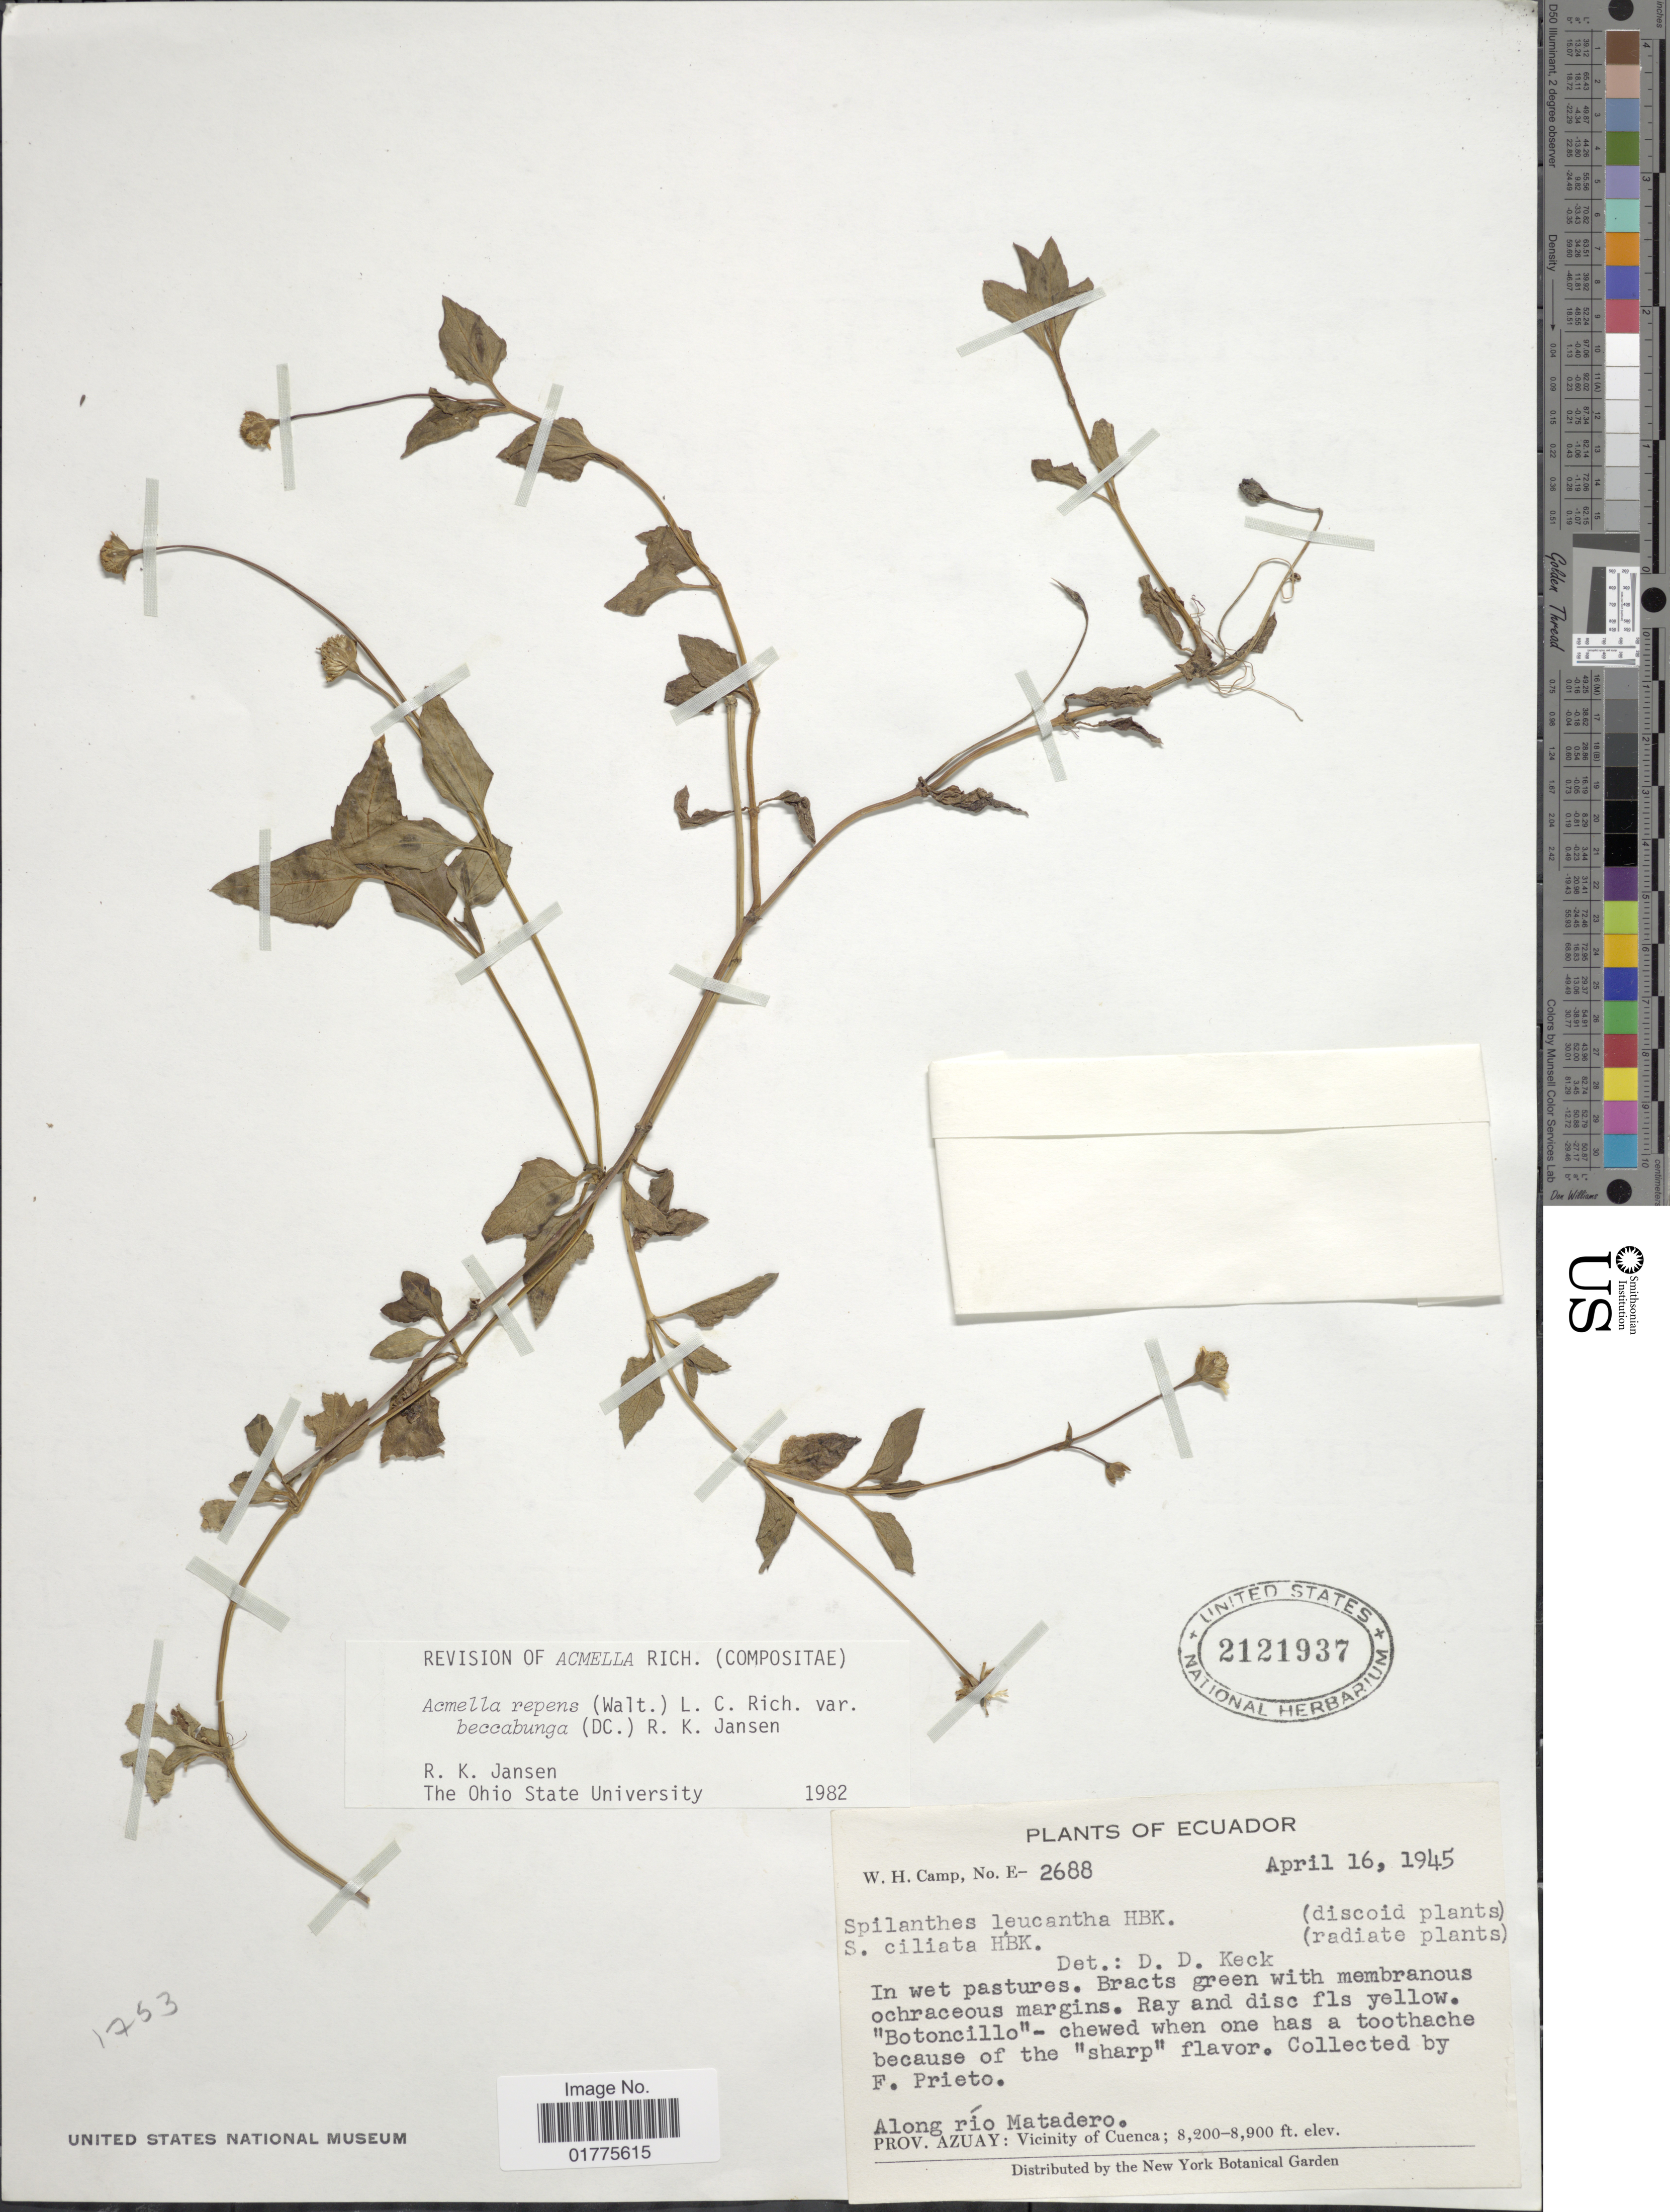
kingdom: Plantae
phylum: Tracheophyta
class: Magnoliopsida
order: Asterales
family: Asteraceae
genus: Acmella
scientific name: Acmella repens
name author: (Walter) Rich.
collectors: F. Prieto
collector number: E2688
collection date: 1945-04-16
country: Ecuador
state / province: Azuay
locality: Along Río Matadero, Vicinity of Cuenca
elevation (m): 2499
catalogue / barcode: US 2121937